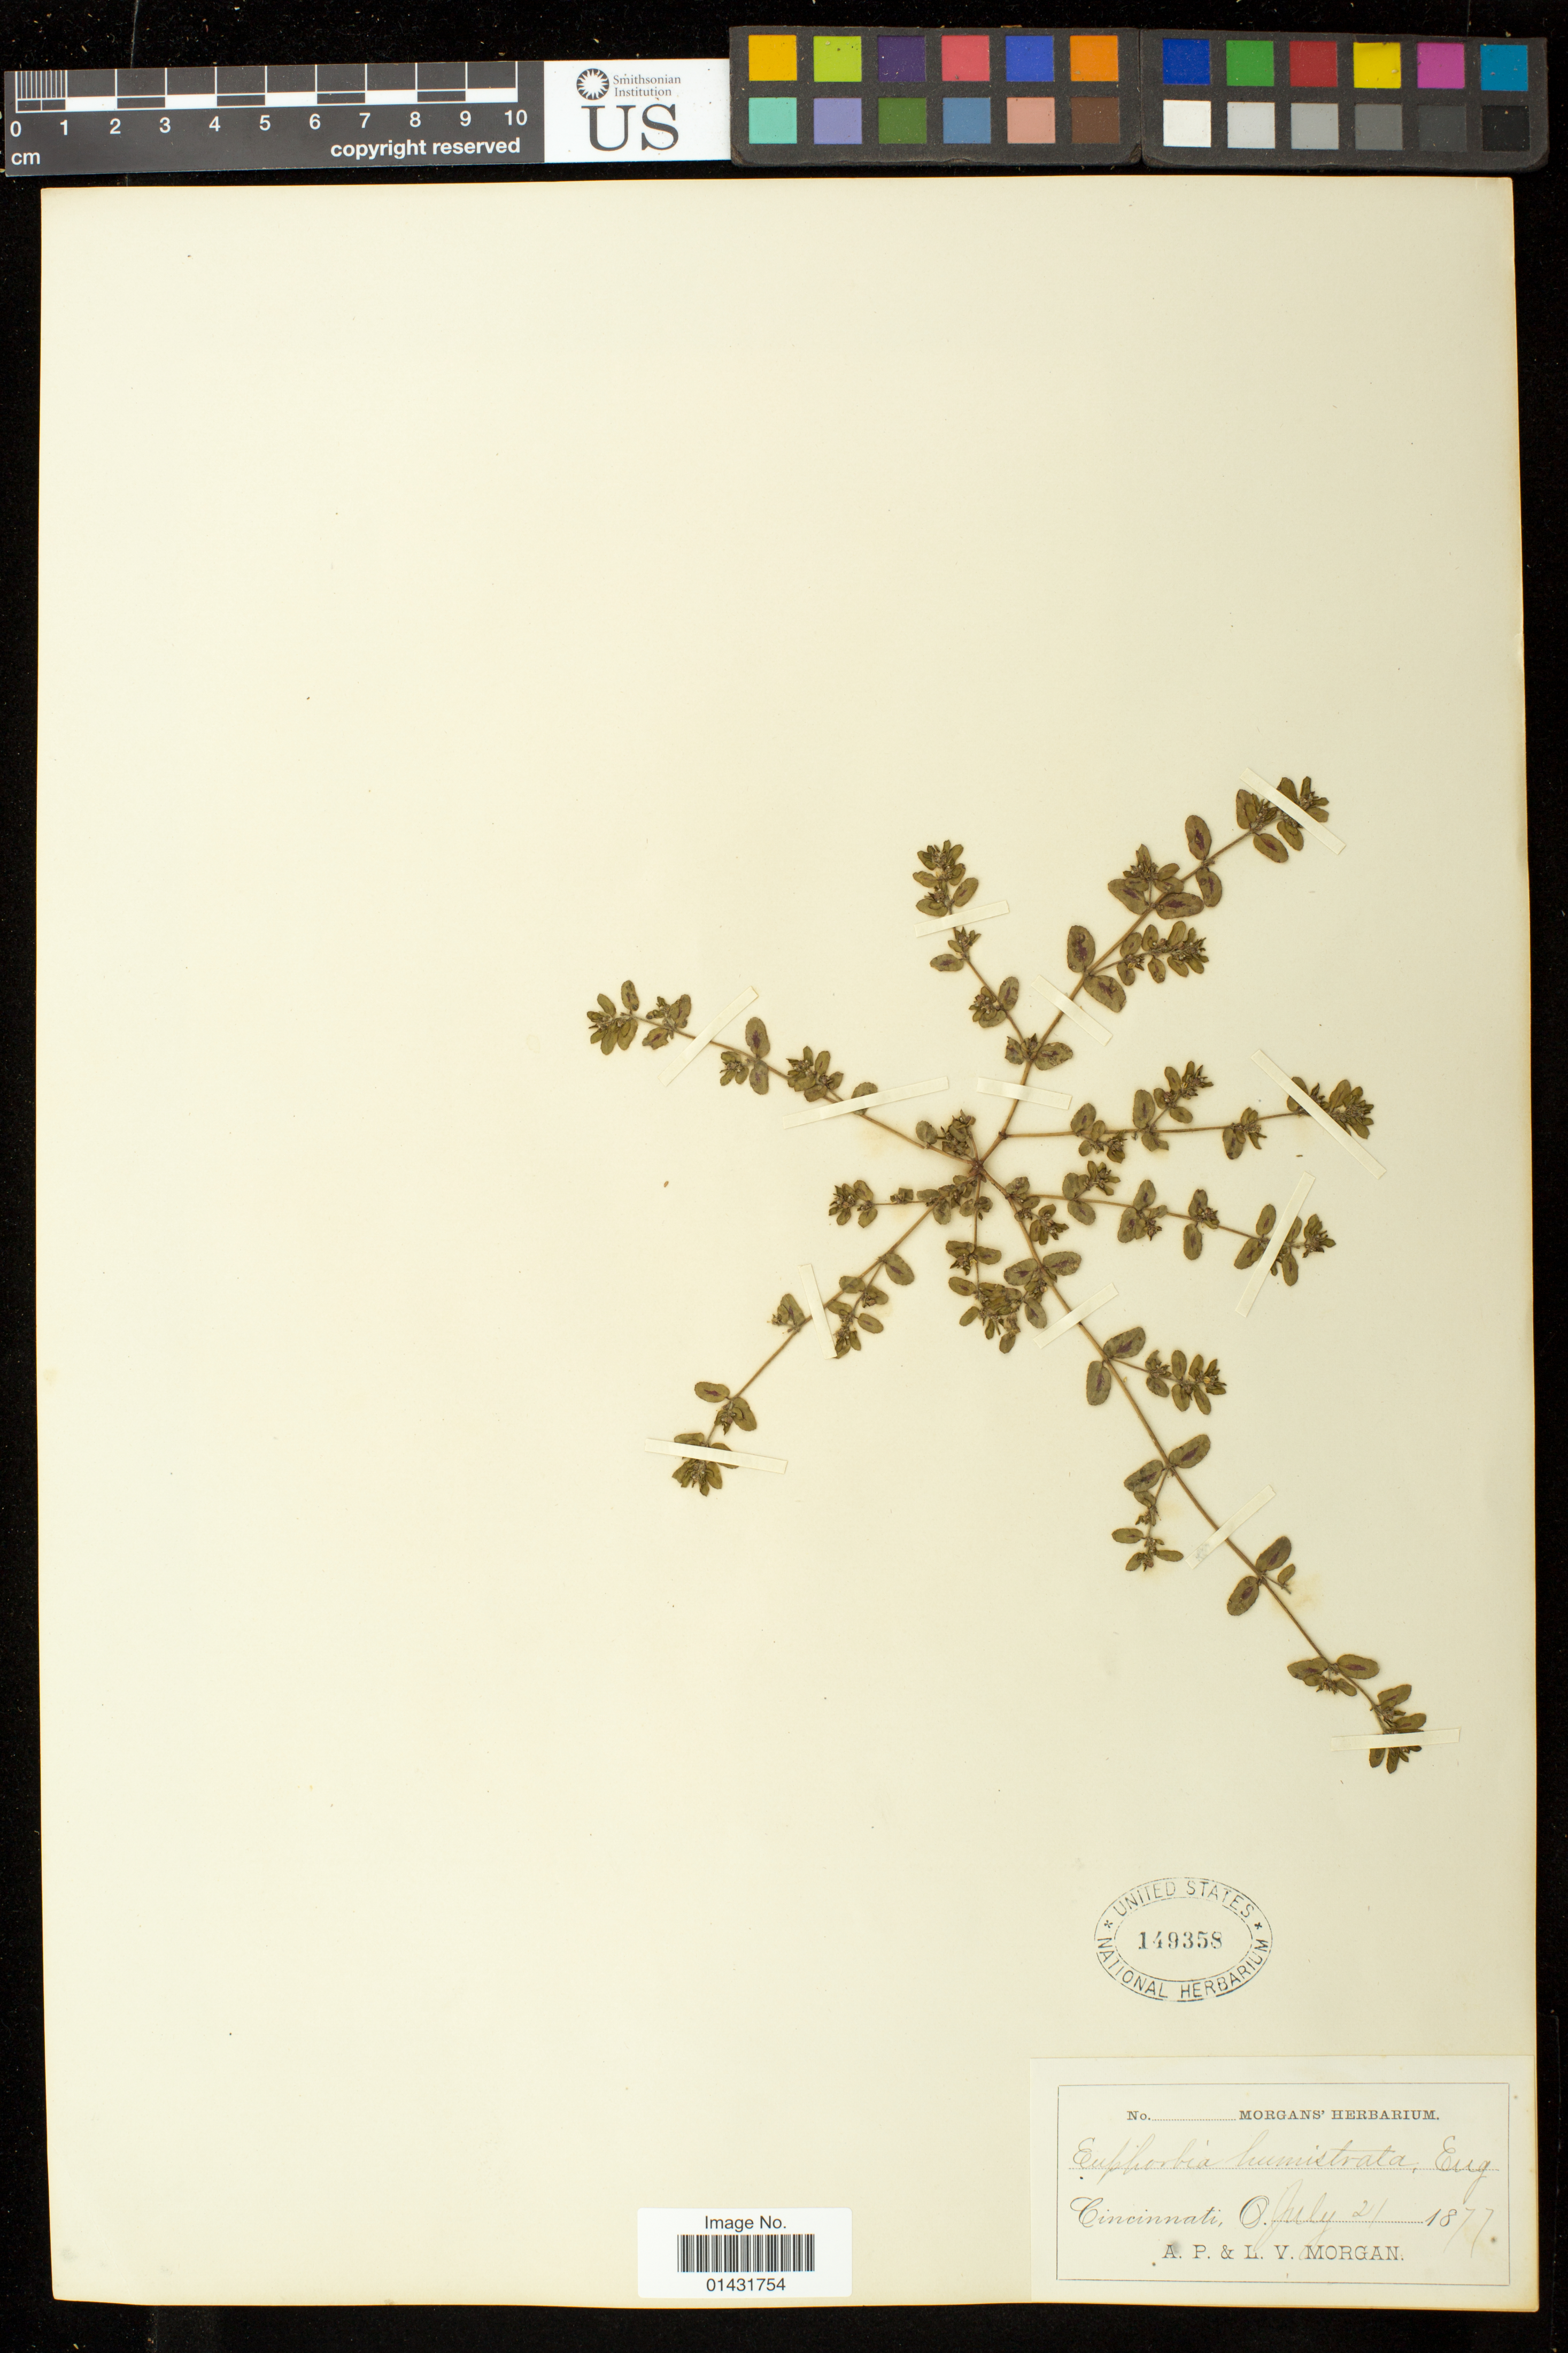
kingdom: Plantae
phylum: Tracheophyta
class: Magnoliopsida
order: Malpighiales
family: Euphorbiaceae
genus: Euphorbia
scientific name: Euphorbia humistrata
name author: Engelm. ex A. Gray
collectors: A. Morgan & L. Morgan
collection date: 1877-07-21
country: United States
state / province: Ohio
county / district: Hamilton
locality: Cincinnati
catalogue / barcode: US 149358